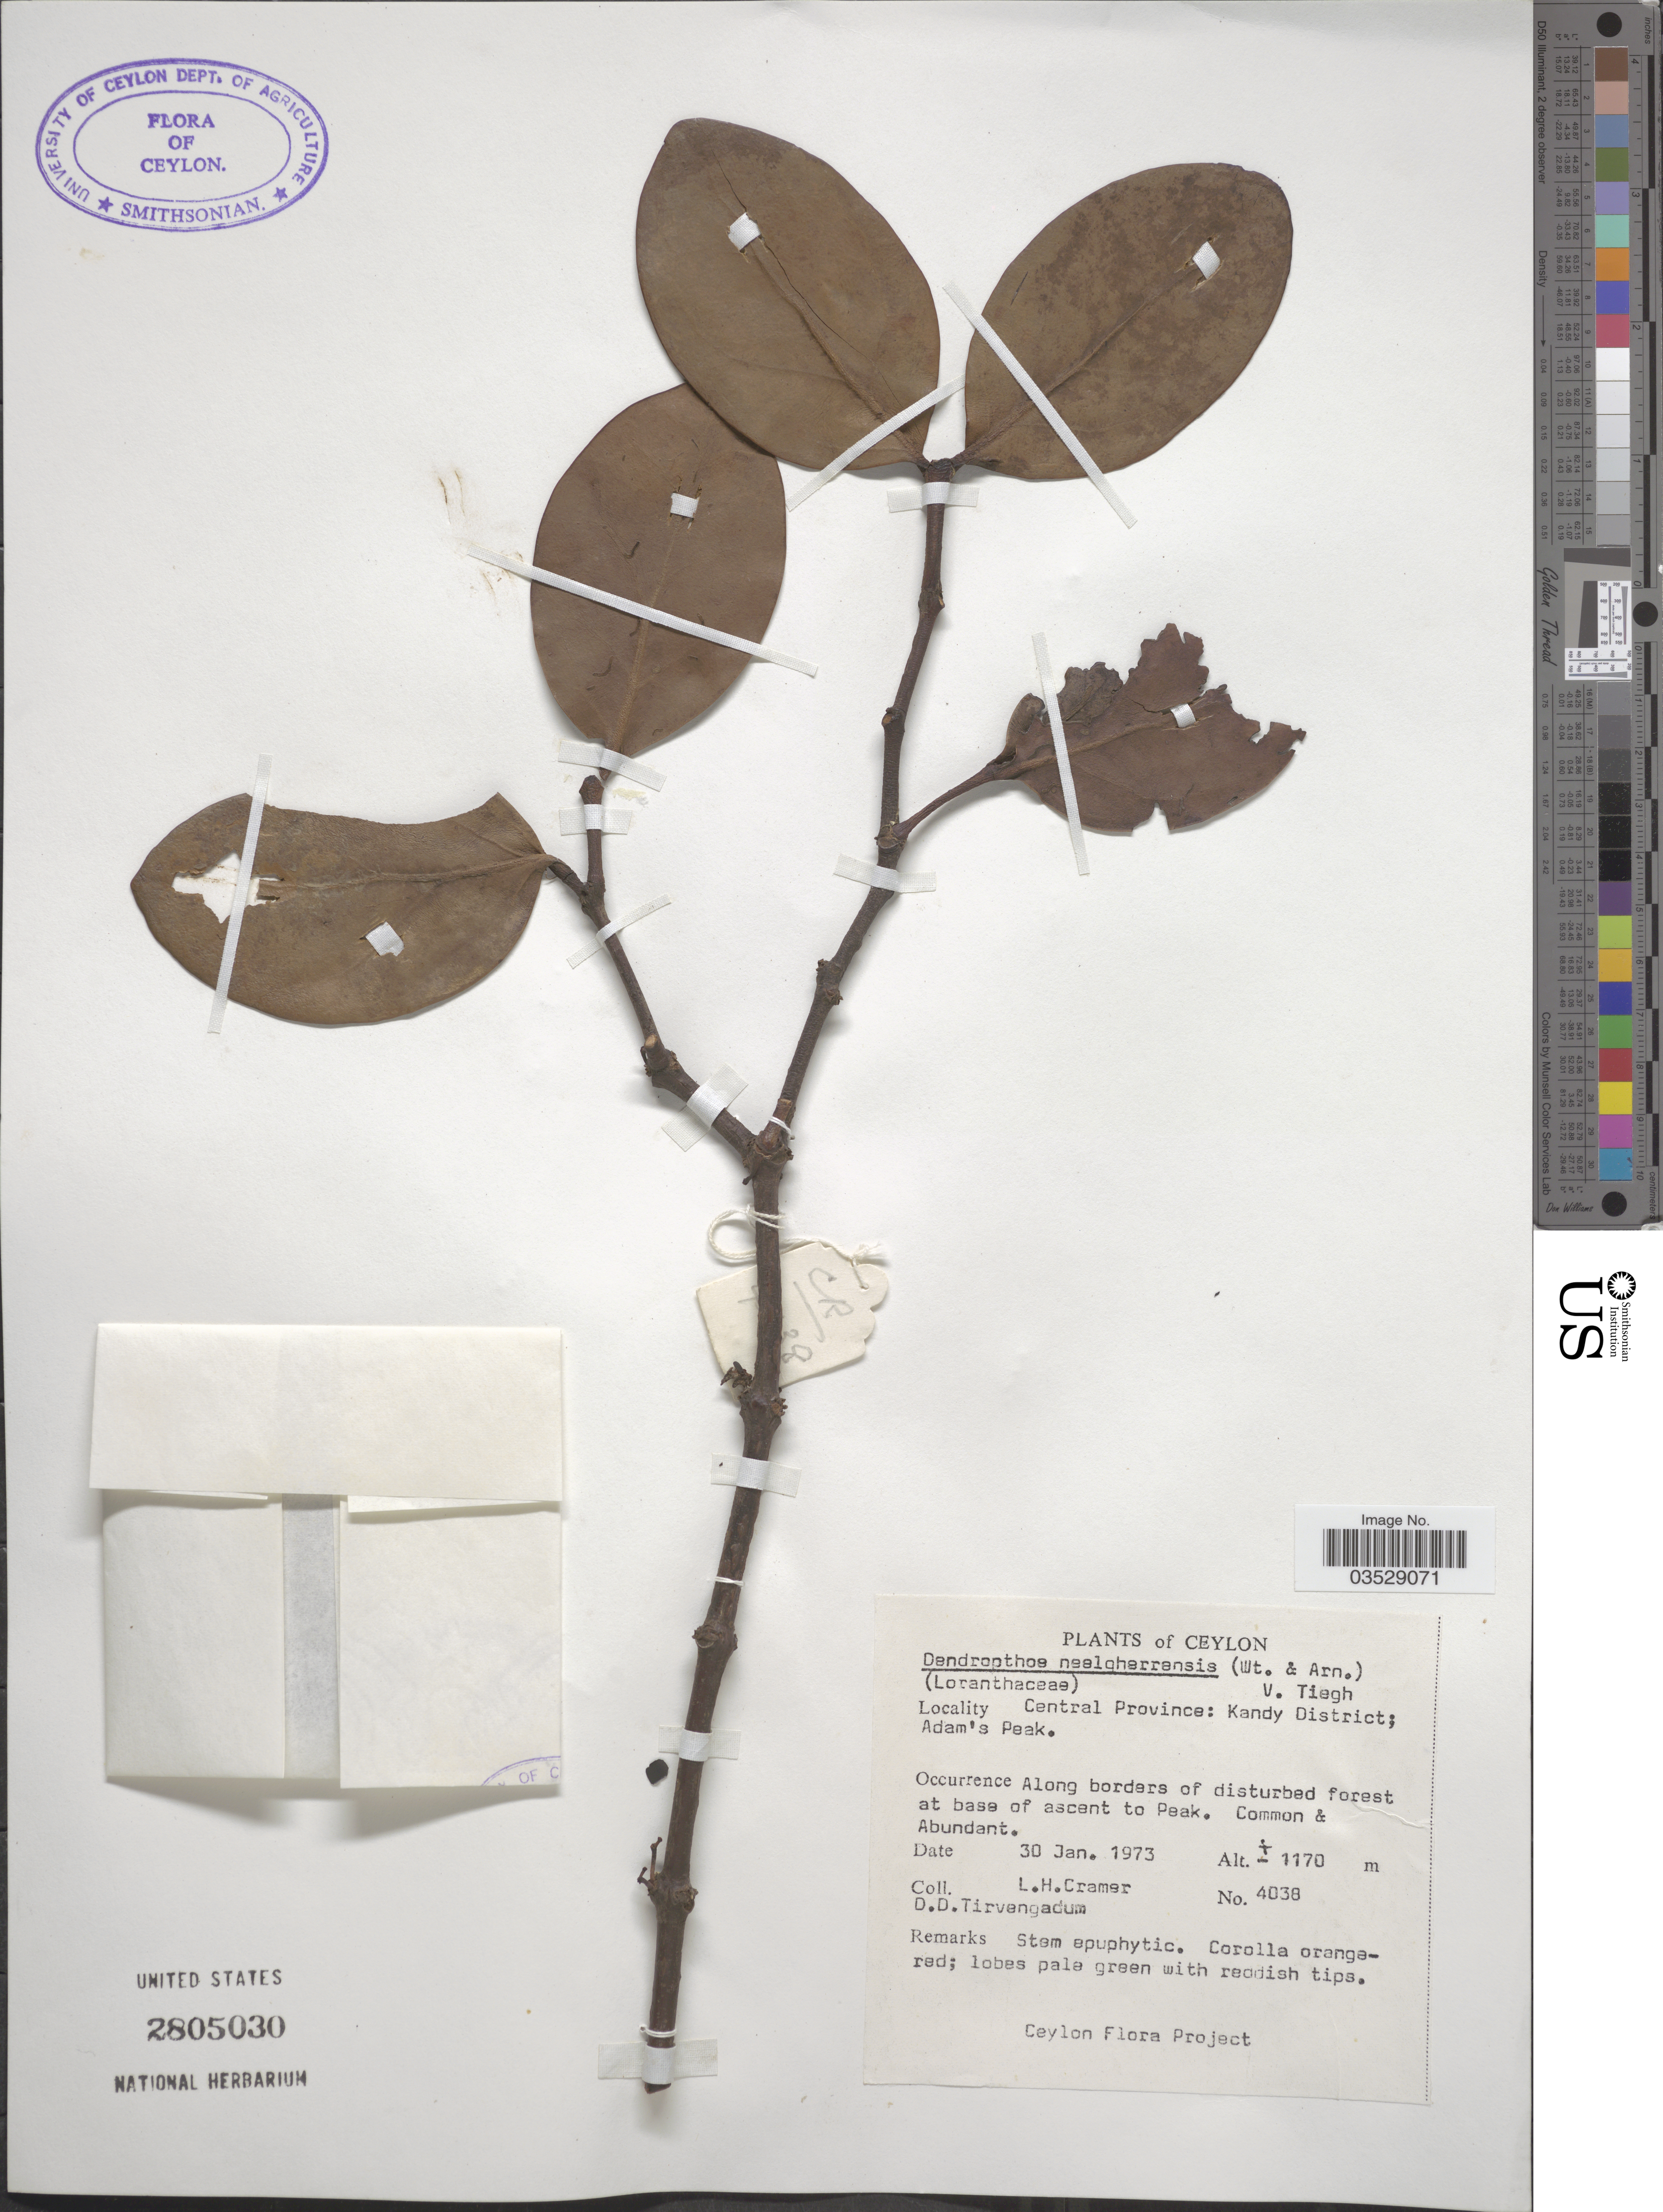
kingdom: Plantae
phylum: Tracheophyta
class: Magnoliopsida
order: Santalales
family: Loranthaceae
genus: Dendrophthoe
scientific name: Dendrophthoe trigona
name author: (Wight & Arn.) Danser ex Santapau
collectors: L. H. Cramer & D. Tirvengadum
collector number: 4038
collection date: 1973-01-30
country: Sri Lanka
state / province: Central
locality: Ceylon. Kandy District; Adam's Peak. Along borders of disturbed forest at base of ascent to Peak.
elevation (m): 1170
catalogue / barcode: US 2805030